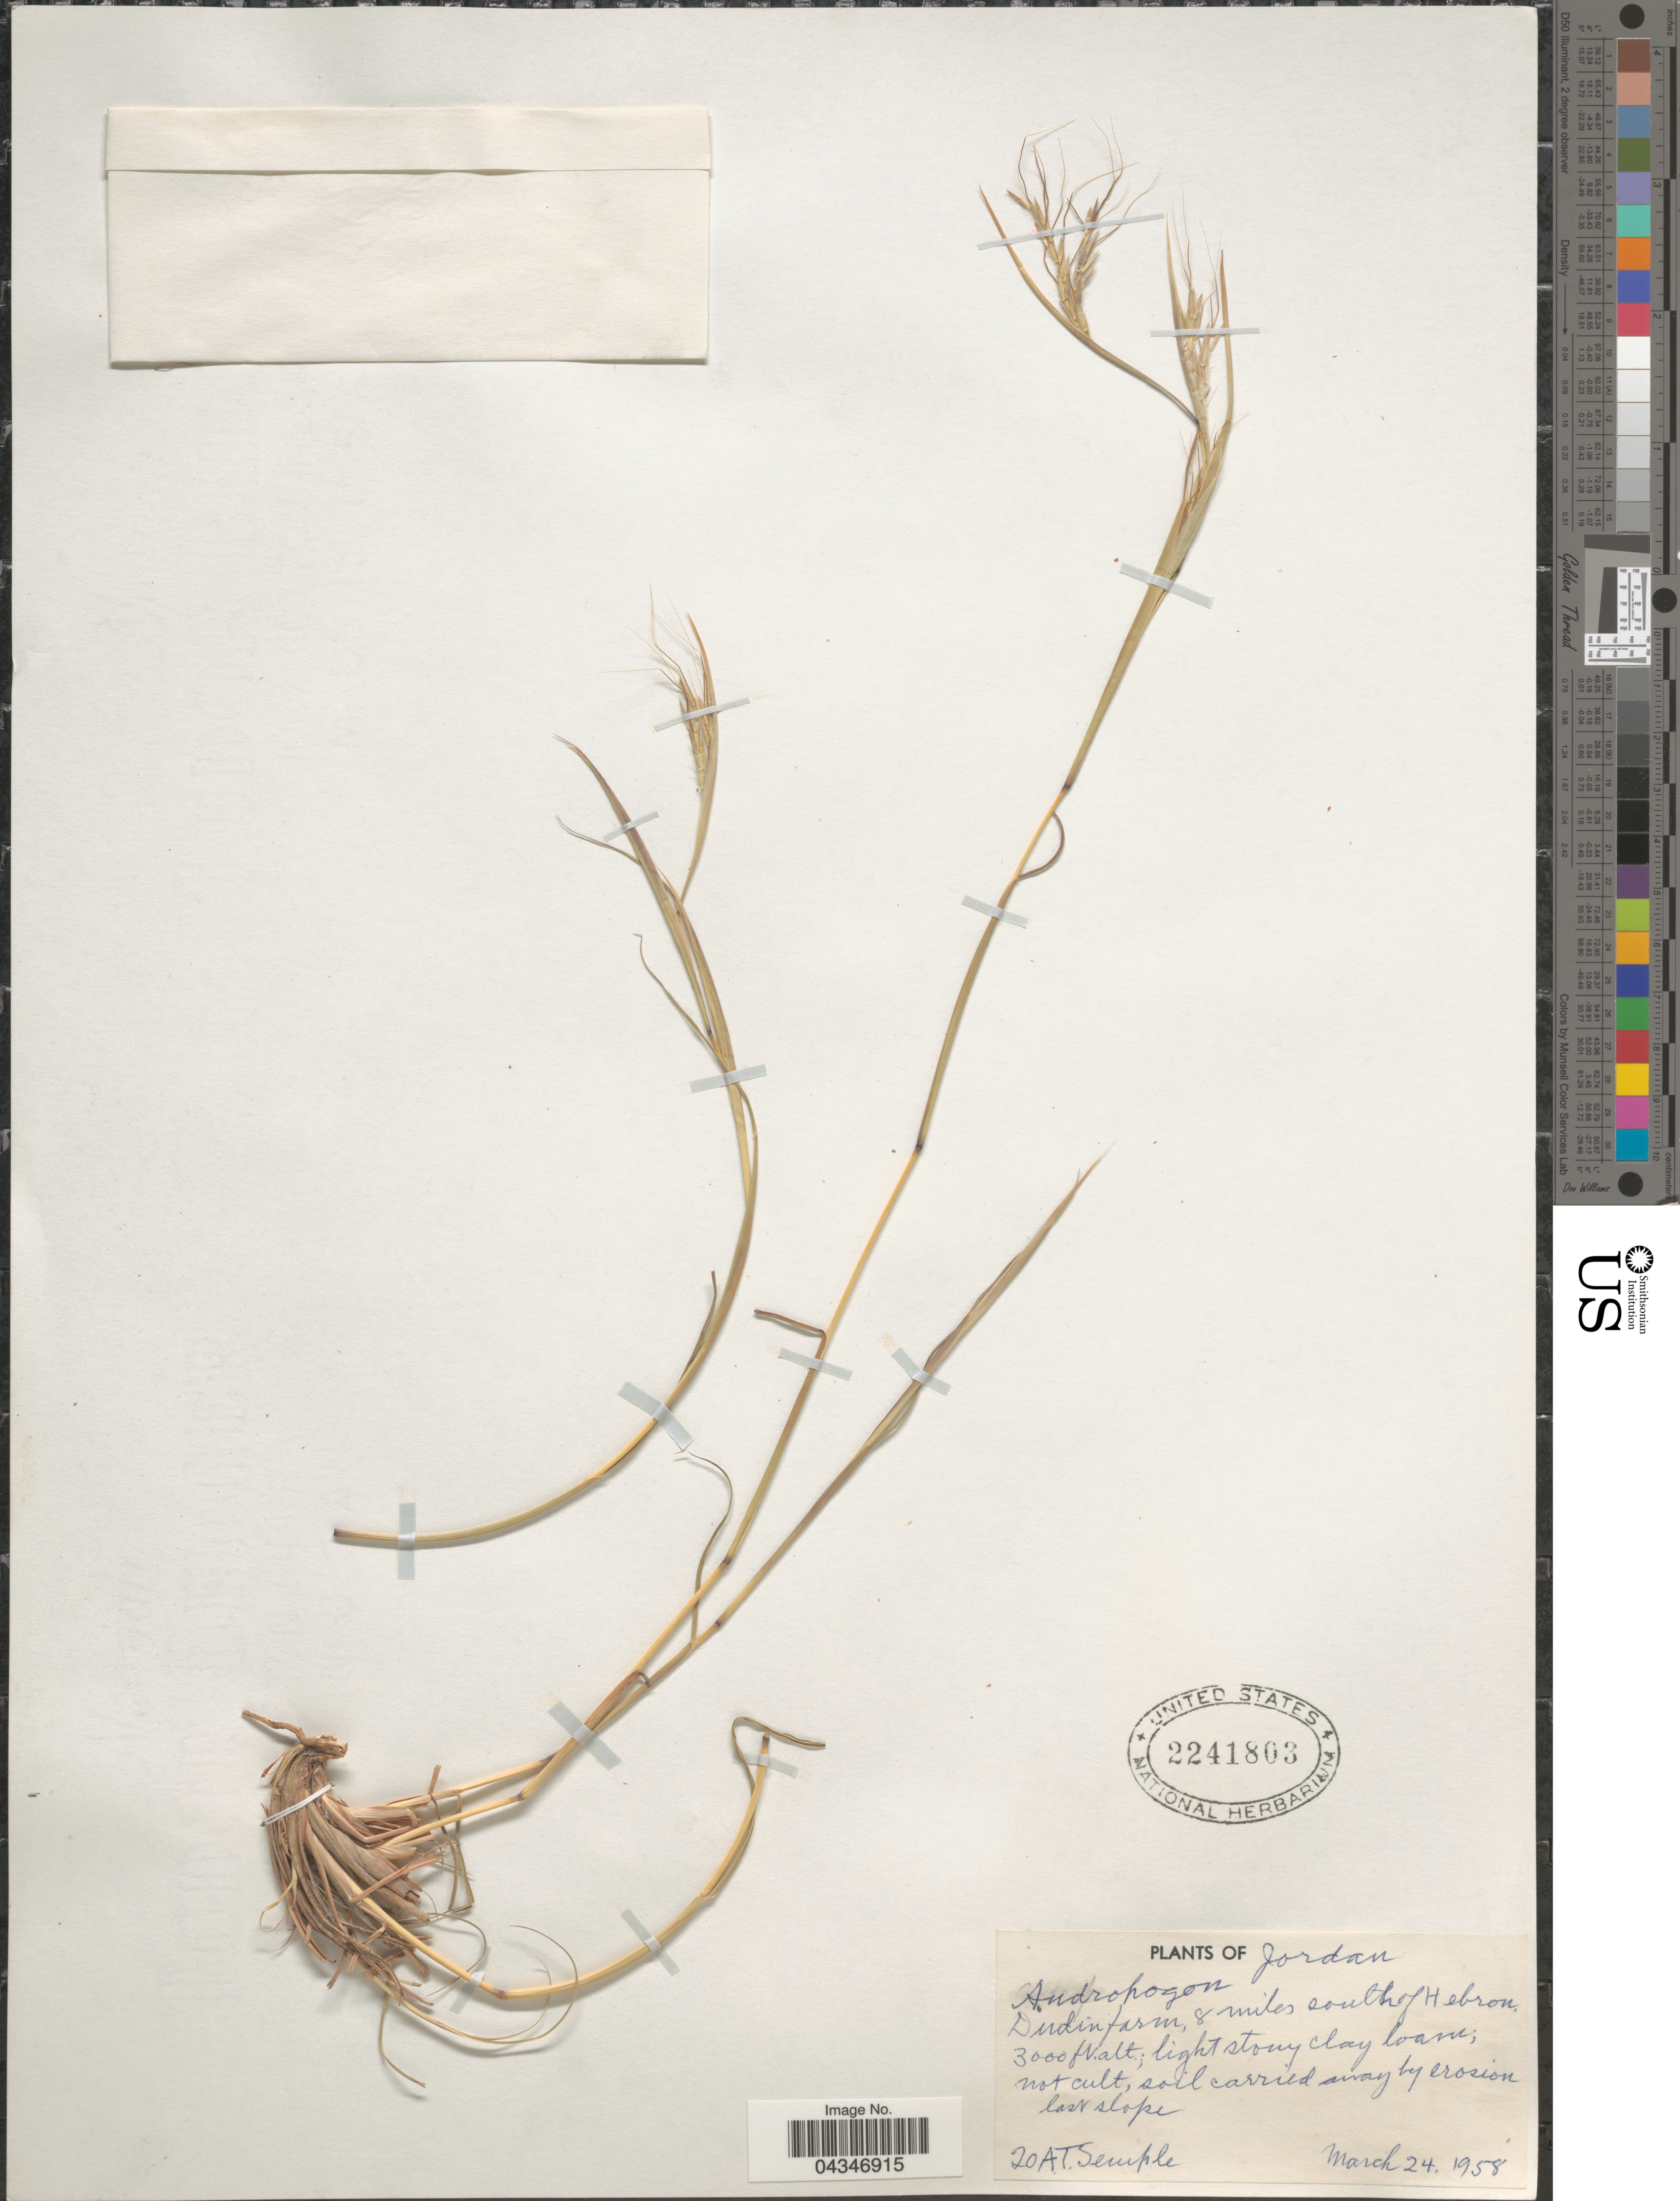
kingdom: Plantae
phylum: Tracheophyta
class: Liliopsida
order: Poales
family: Poaceae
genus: Andropogon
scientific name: Andropogon sp.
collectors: A. Semple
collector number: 20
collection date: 1958-03-24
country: Jordan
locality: Dudin farm, 8 miles south of Hebron.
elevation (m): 914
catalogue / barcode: US 2241803